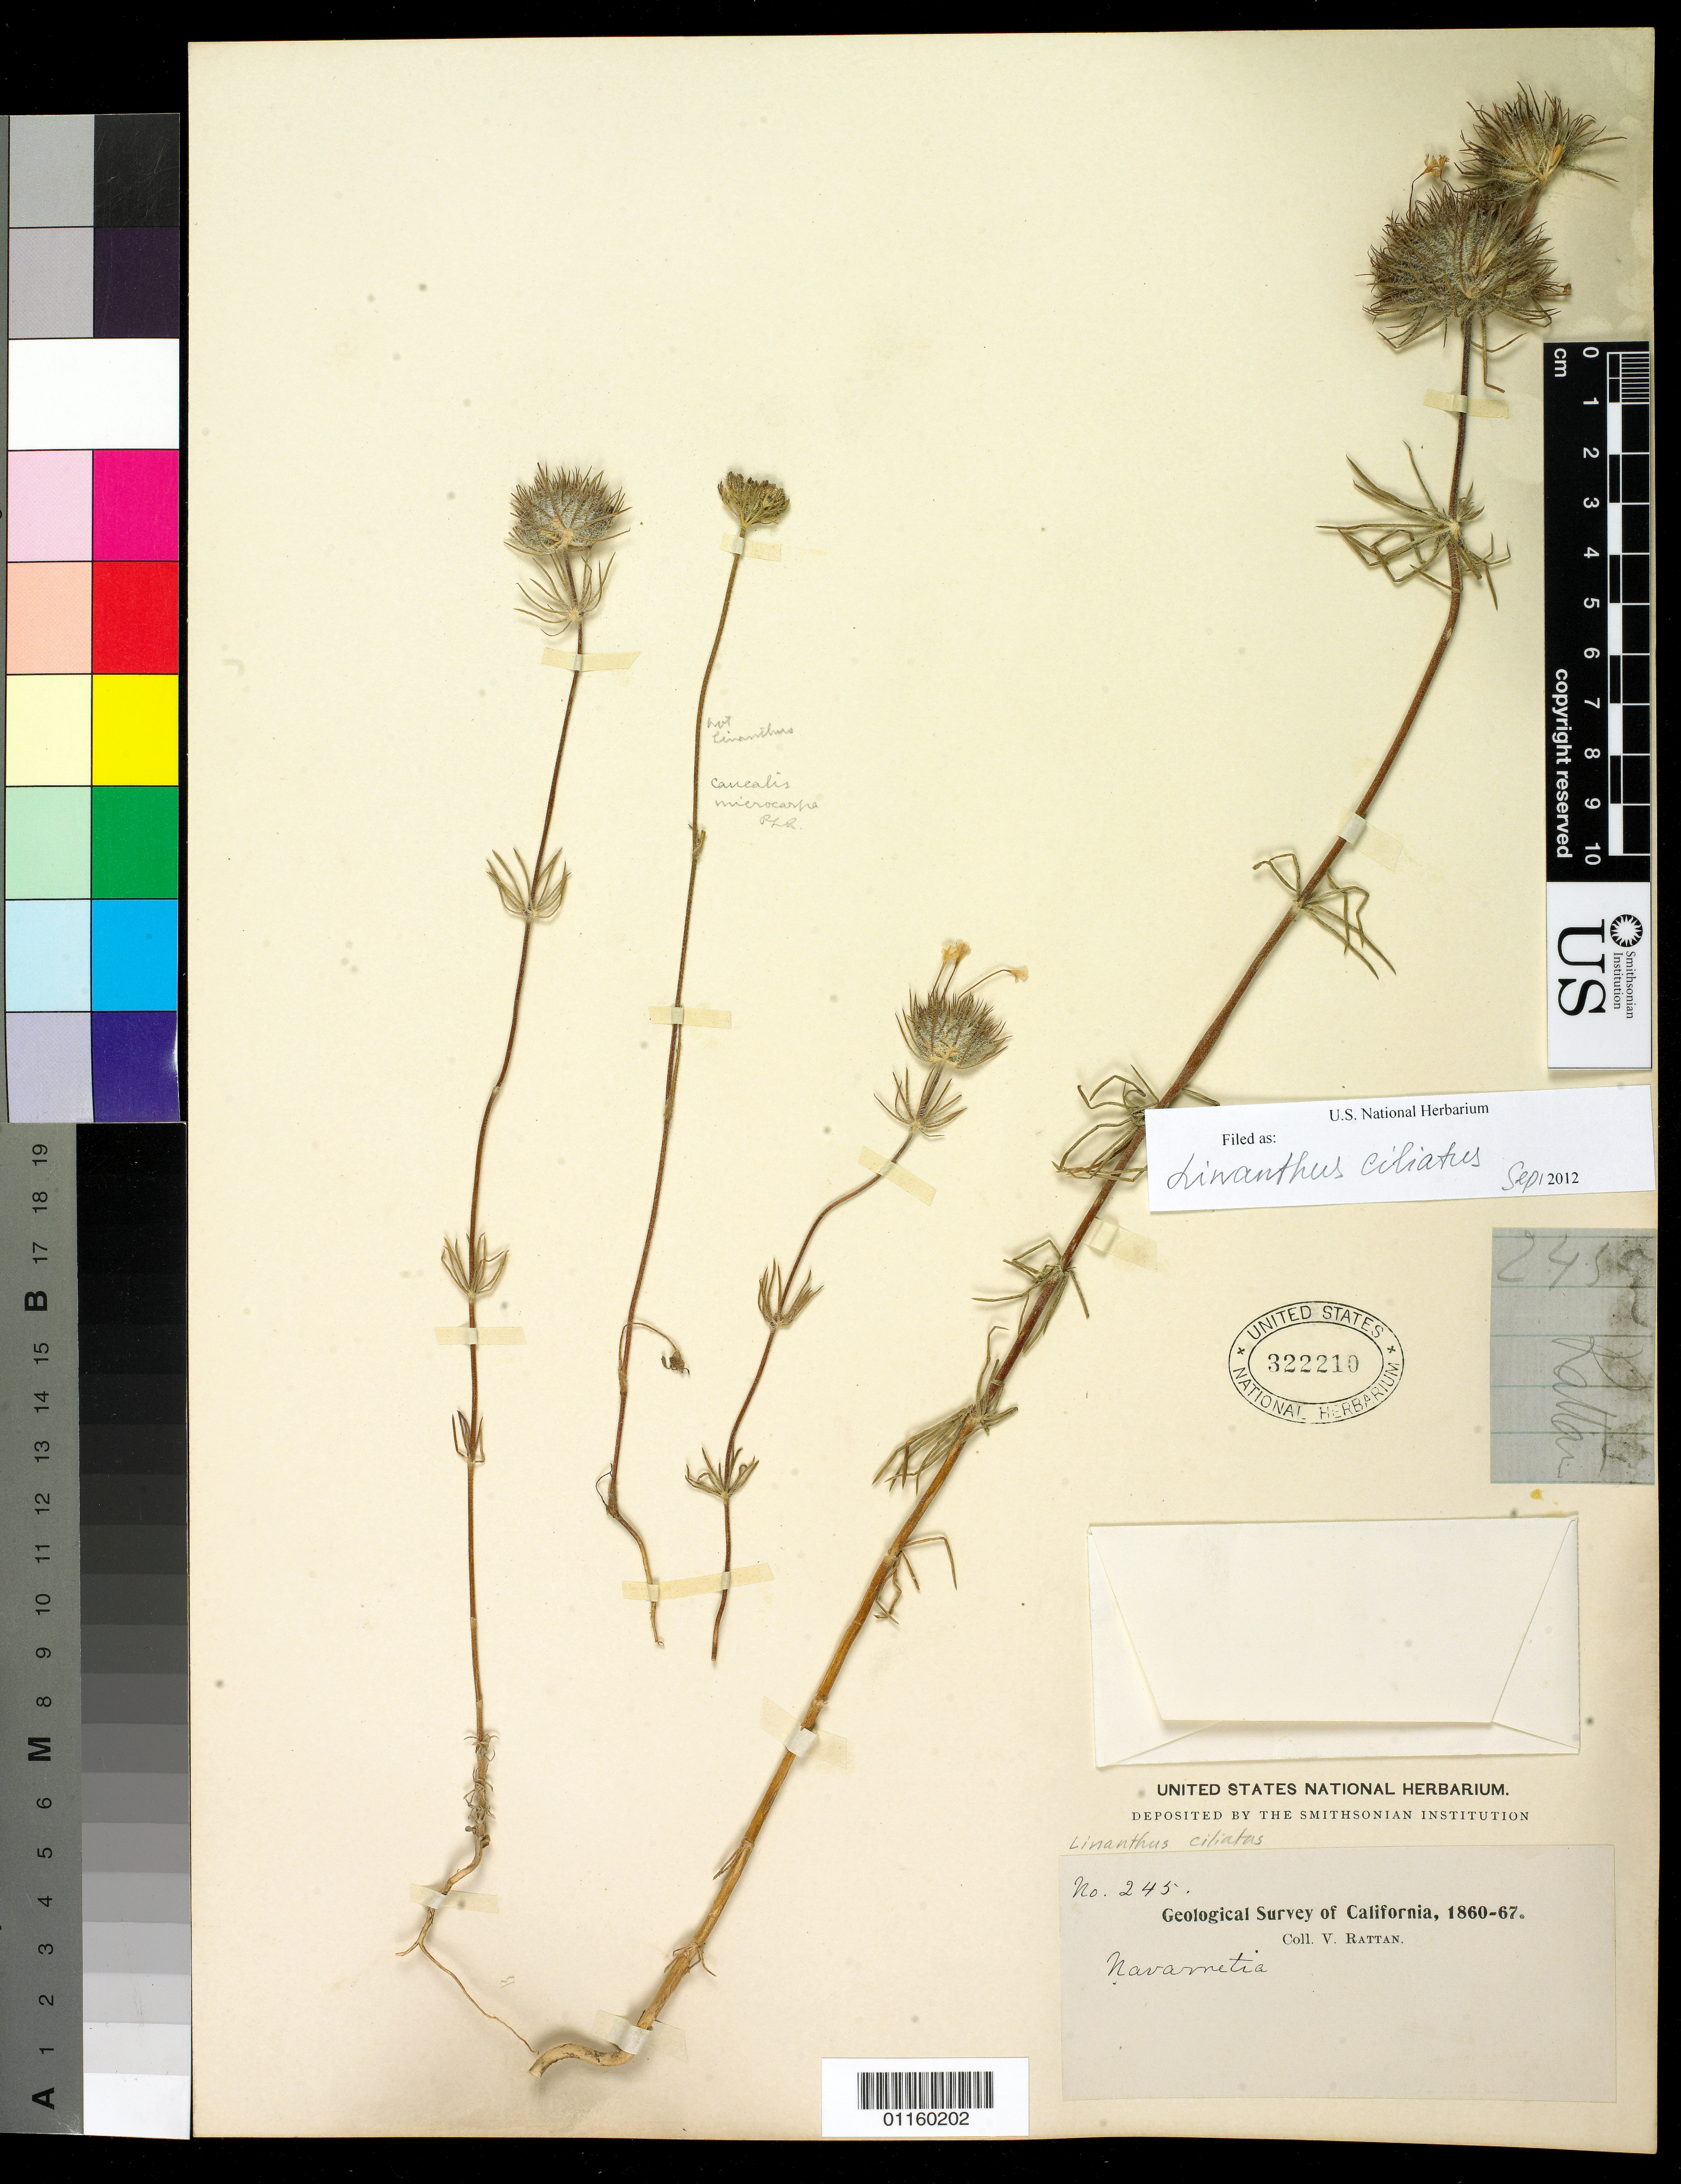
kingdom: Plantae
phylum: Tracheophyta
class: Magnoliopsida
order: Ericales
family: Polemoniaceae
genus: Leptosiphon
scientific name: Leptosiphon ciliatus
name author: (Benth.) Jeps.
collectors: V. Rattan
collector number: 245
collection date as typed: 1860 to -- --- 1867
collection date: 1860/1867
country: United States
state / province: California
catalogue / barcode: US 322210